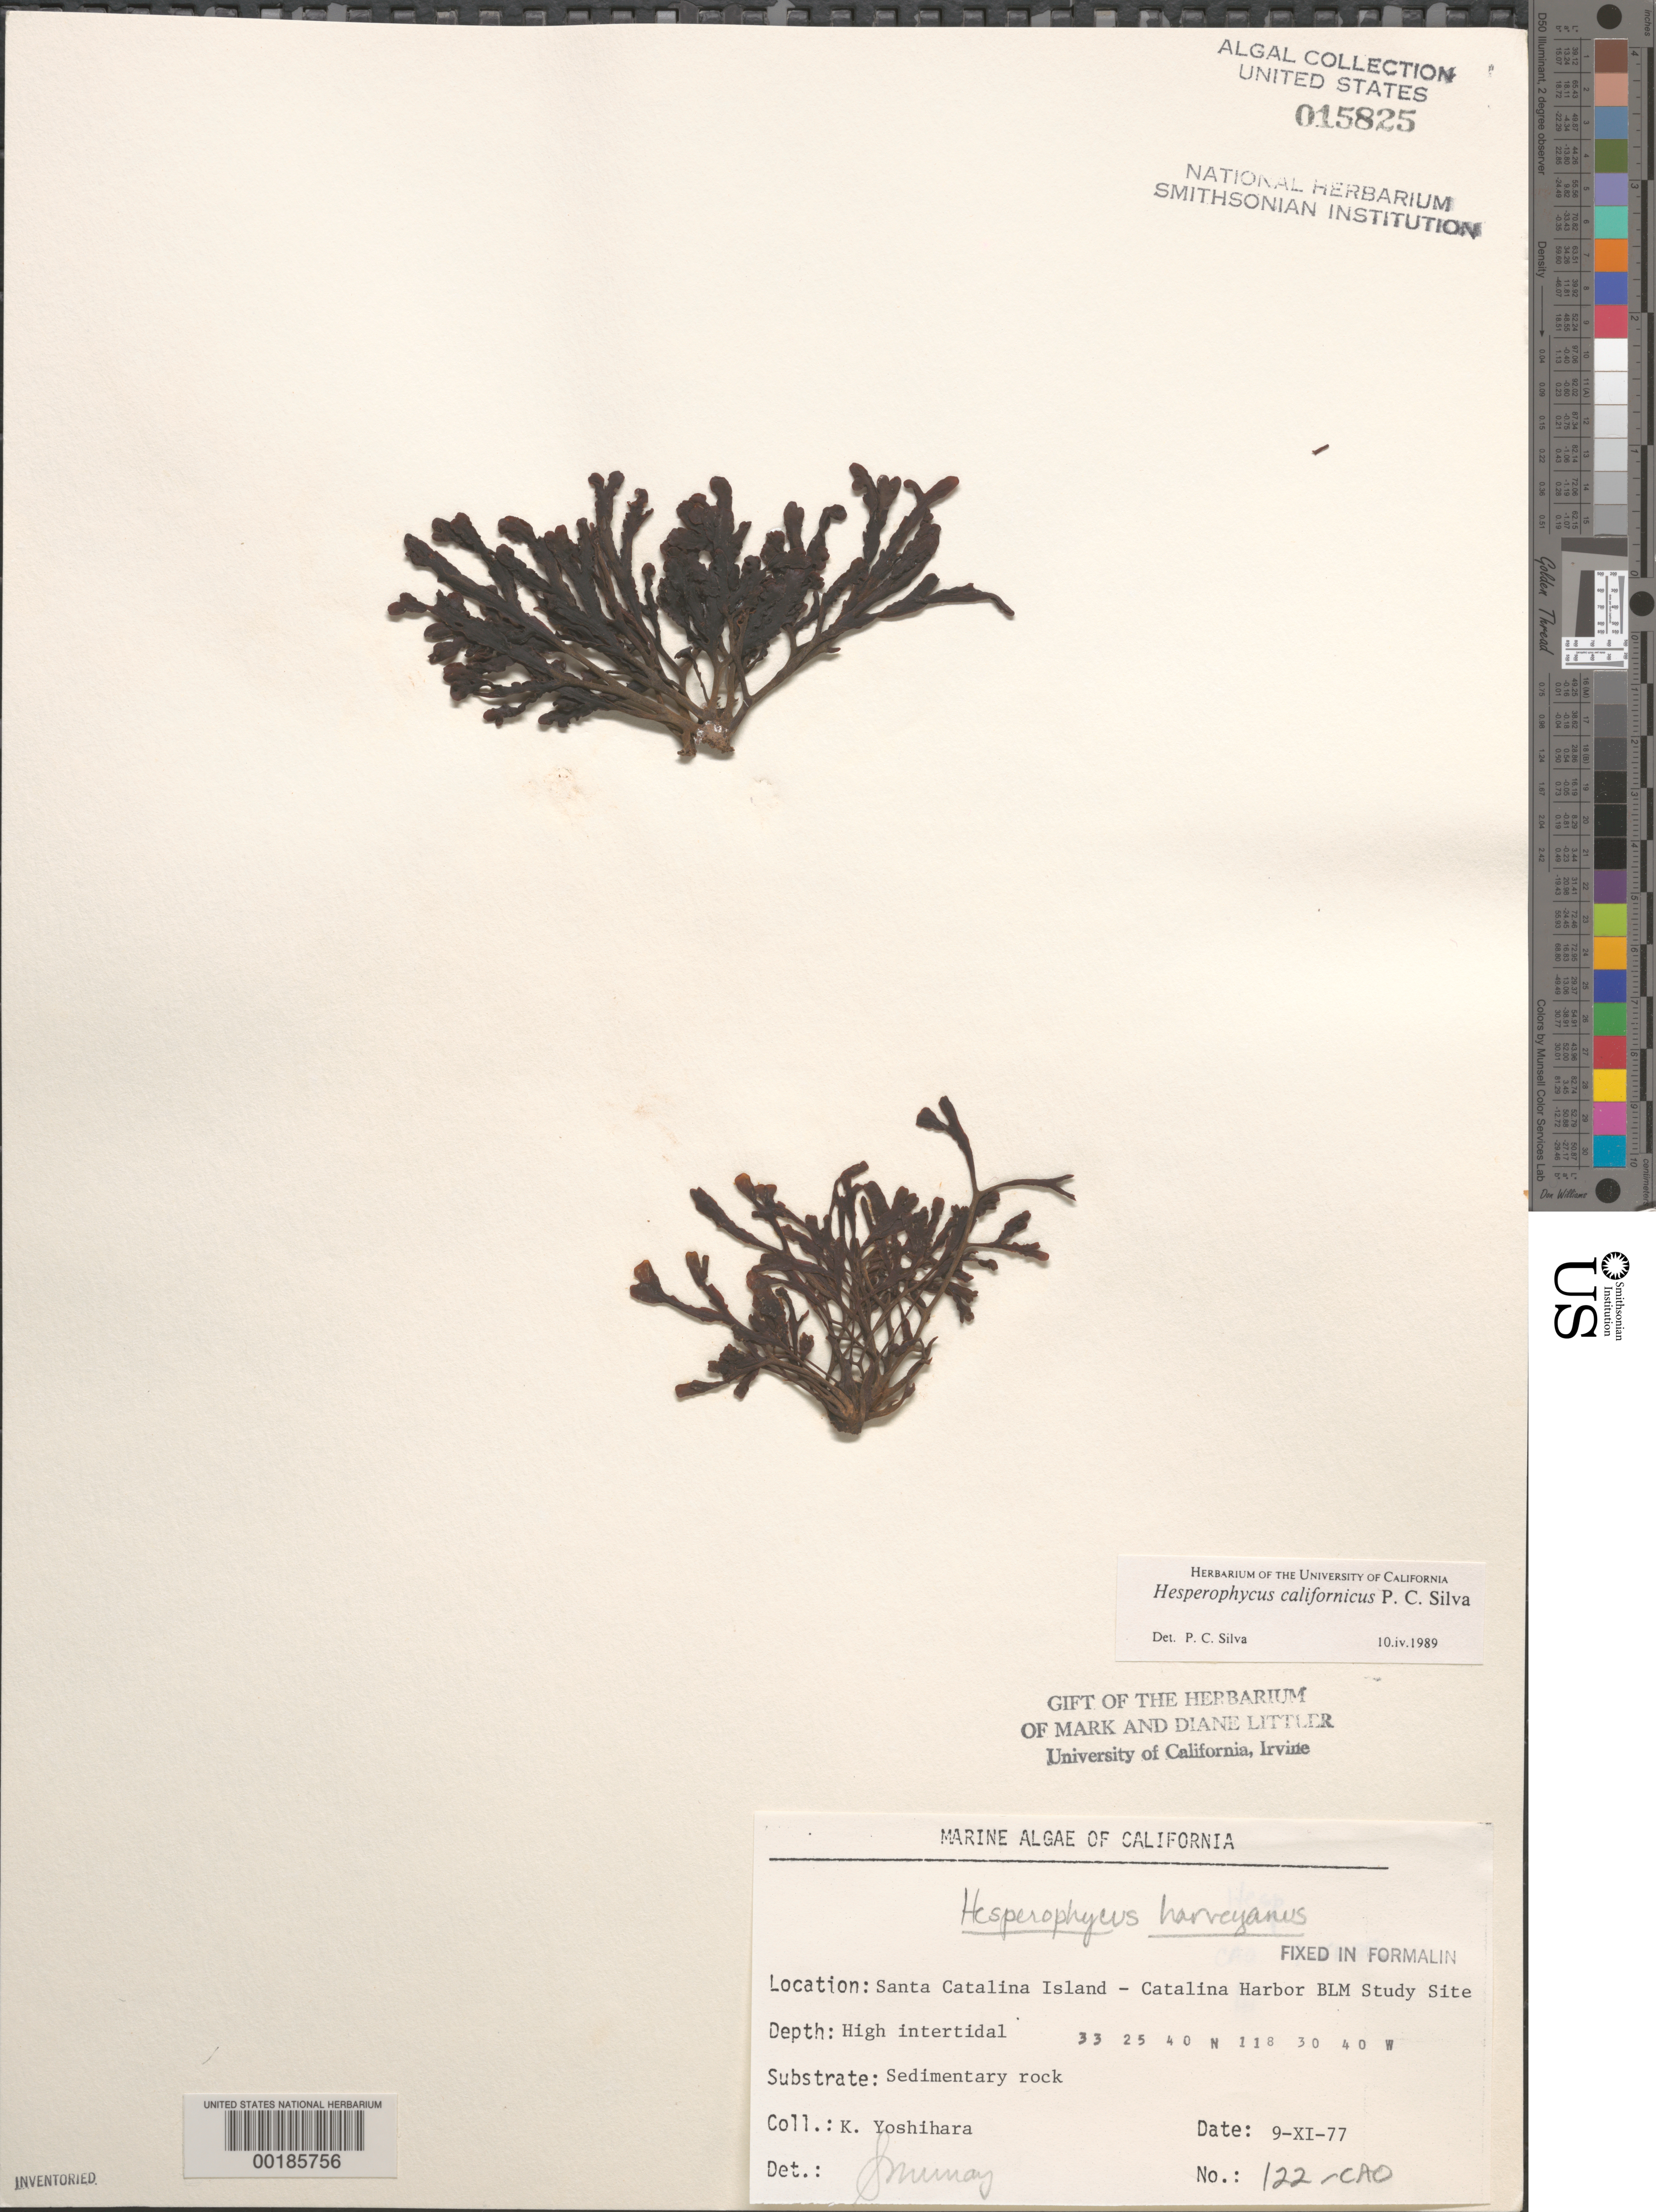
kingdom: Chromista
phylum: Ochrophyta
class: Phaeophyceae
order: Fucales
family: Fucaceae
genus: Hesperophycus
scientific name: Hesperophycus californicus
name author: P.C. Silva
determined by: Silva, P. C.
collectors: K. Yoshihara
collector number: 122-cao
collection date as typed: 09 Nov 1977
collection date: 1977-11-09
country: United States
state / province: California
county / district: Los Angeles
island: Santa Catalina Island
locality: Catalina Harbor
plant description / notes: BLM-SOCALBIGHT Rocky Intertidal Survey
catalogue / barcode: US 15825